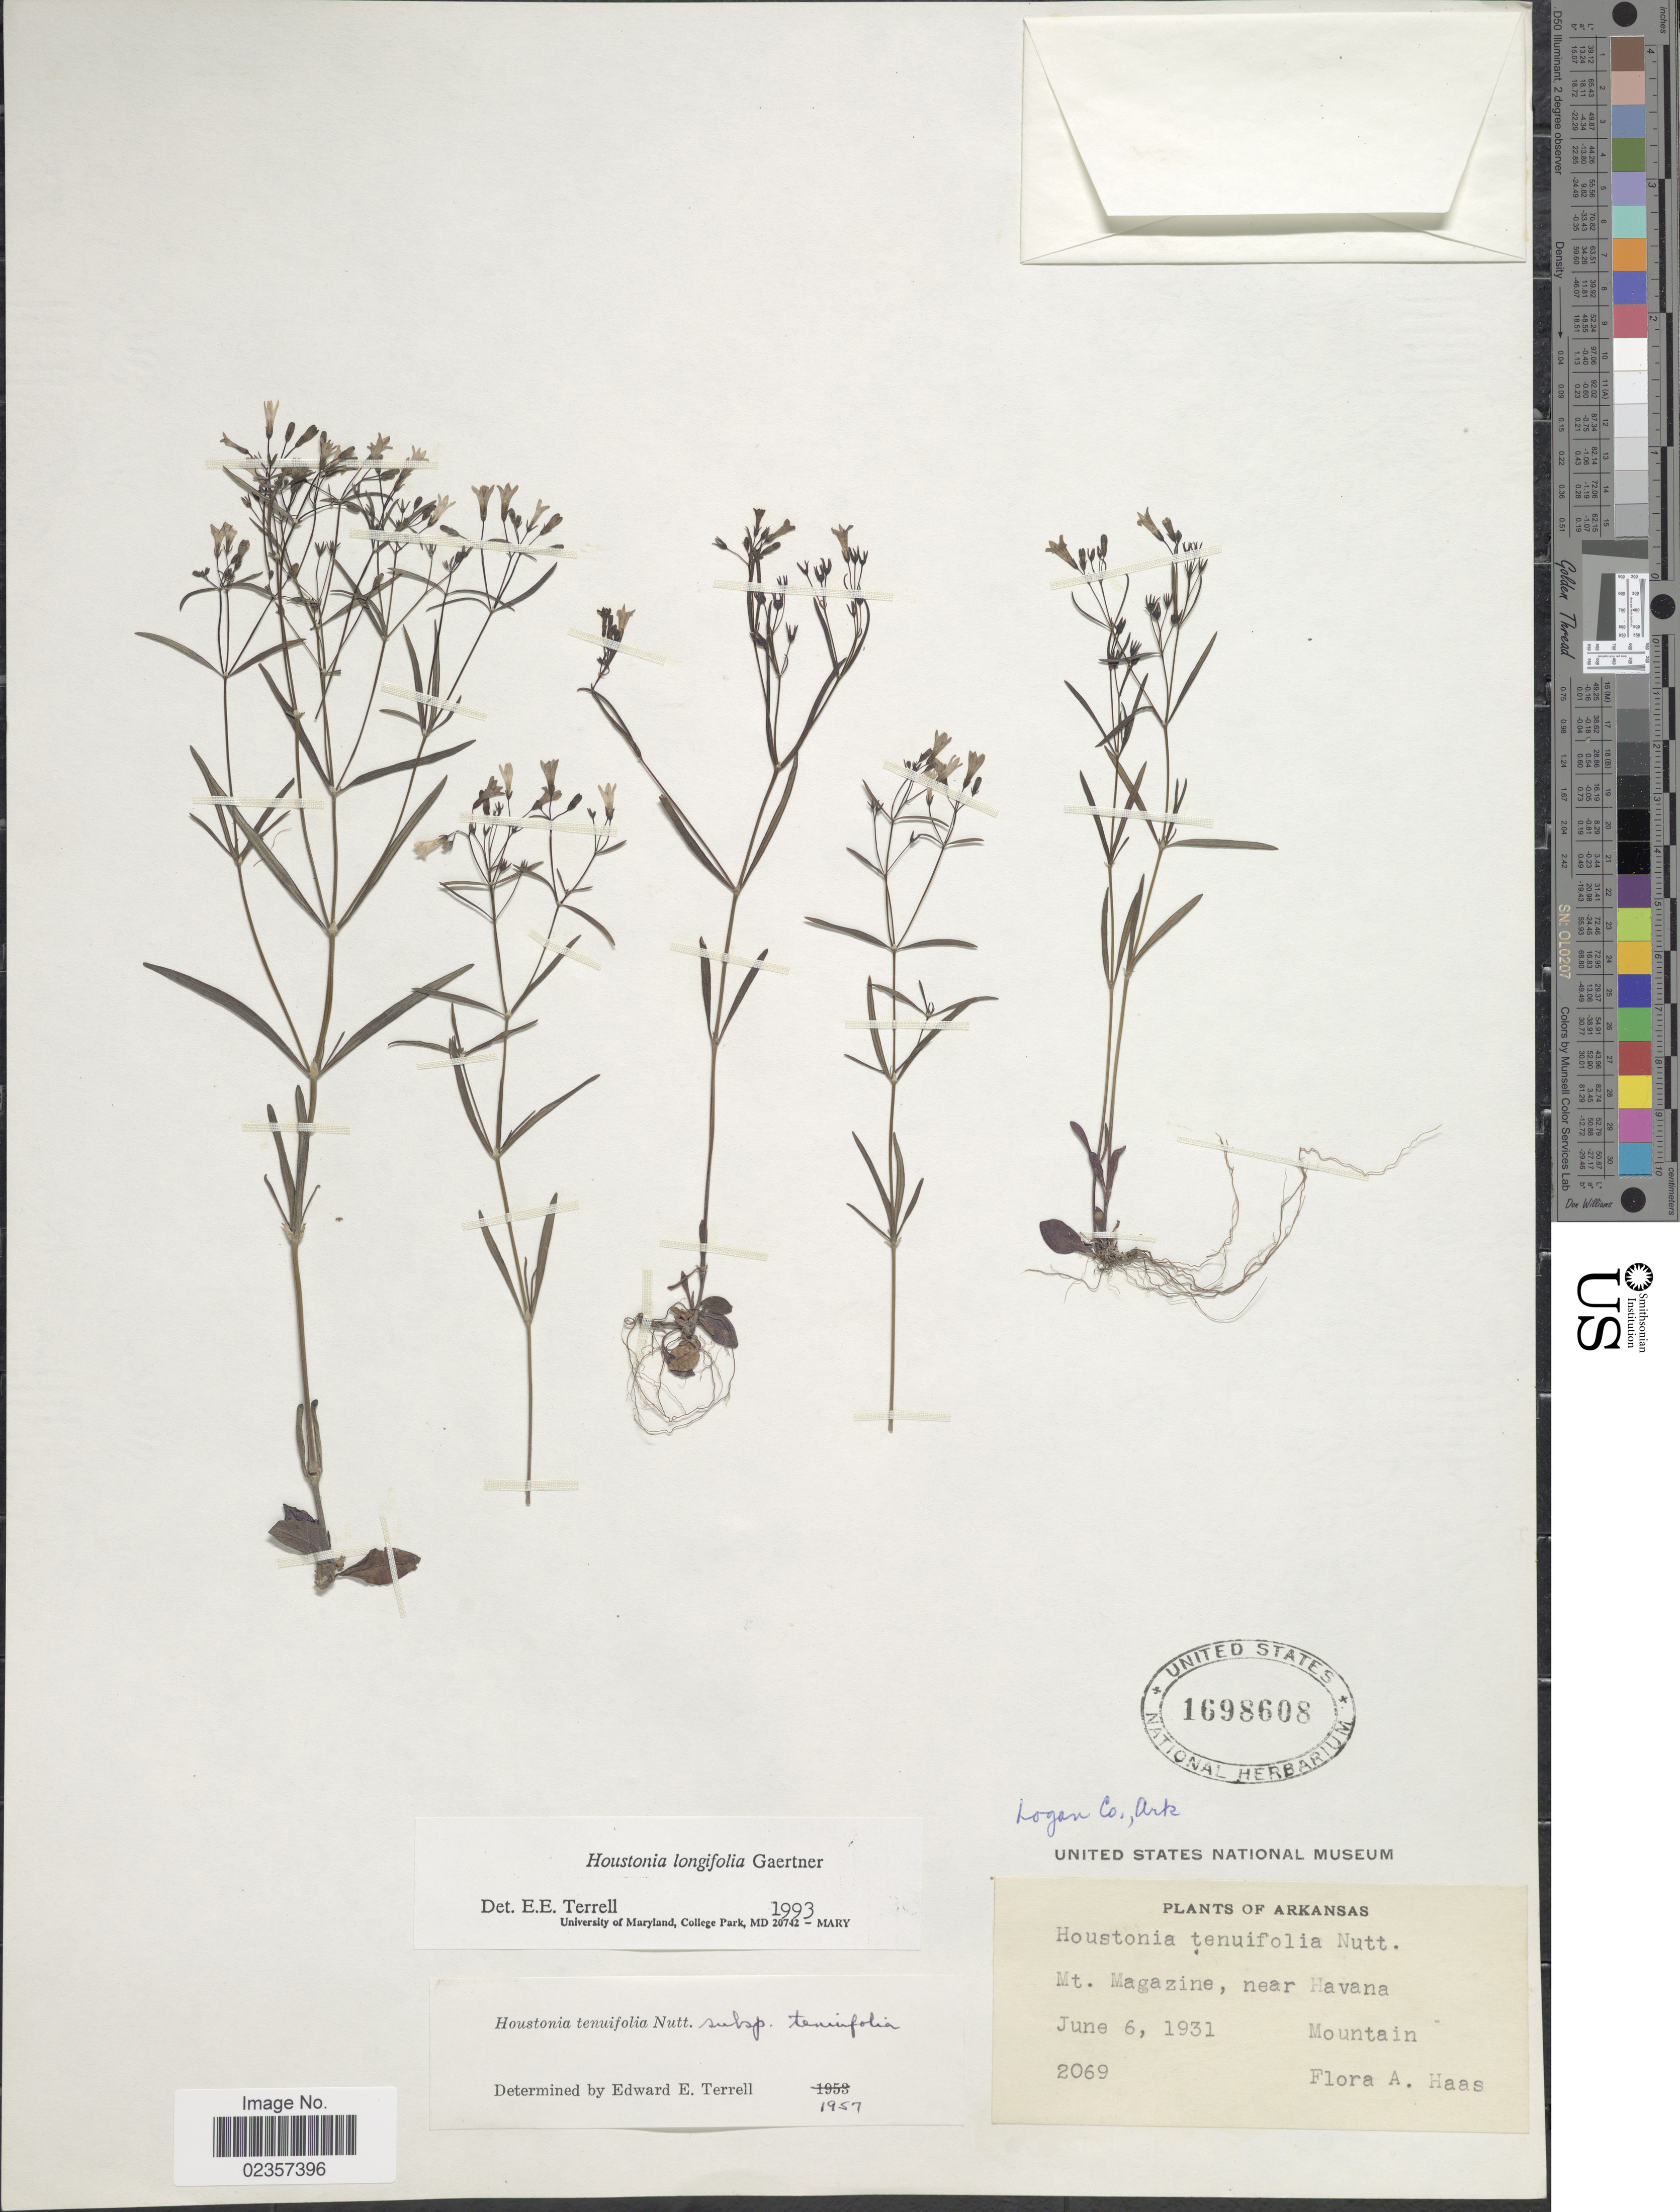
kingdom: Plantae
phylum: Tracheophyta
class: Magnoliopsida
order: Gentianales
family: Rubiaceae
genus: Houstonia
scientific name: Houstonia longifolia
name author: Gaertn.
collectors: F. A. Haas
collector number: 2069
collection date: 1931-06-06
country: United States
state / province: Arkansas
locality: Mt. Magazine, near Havana, Mountain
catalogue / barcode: US 1698608